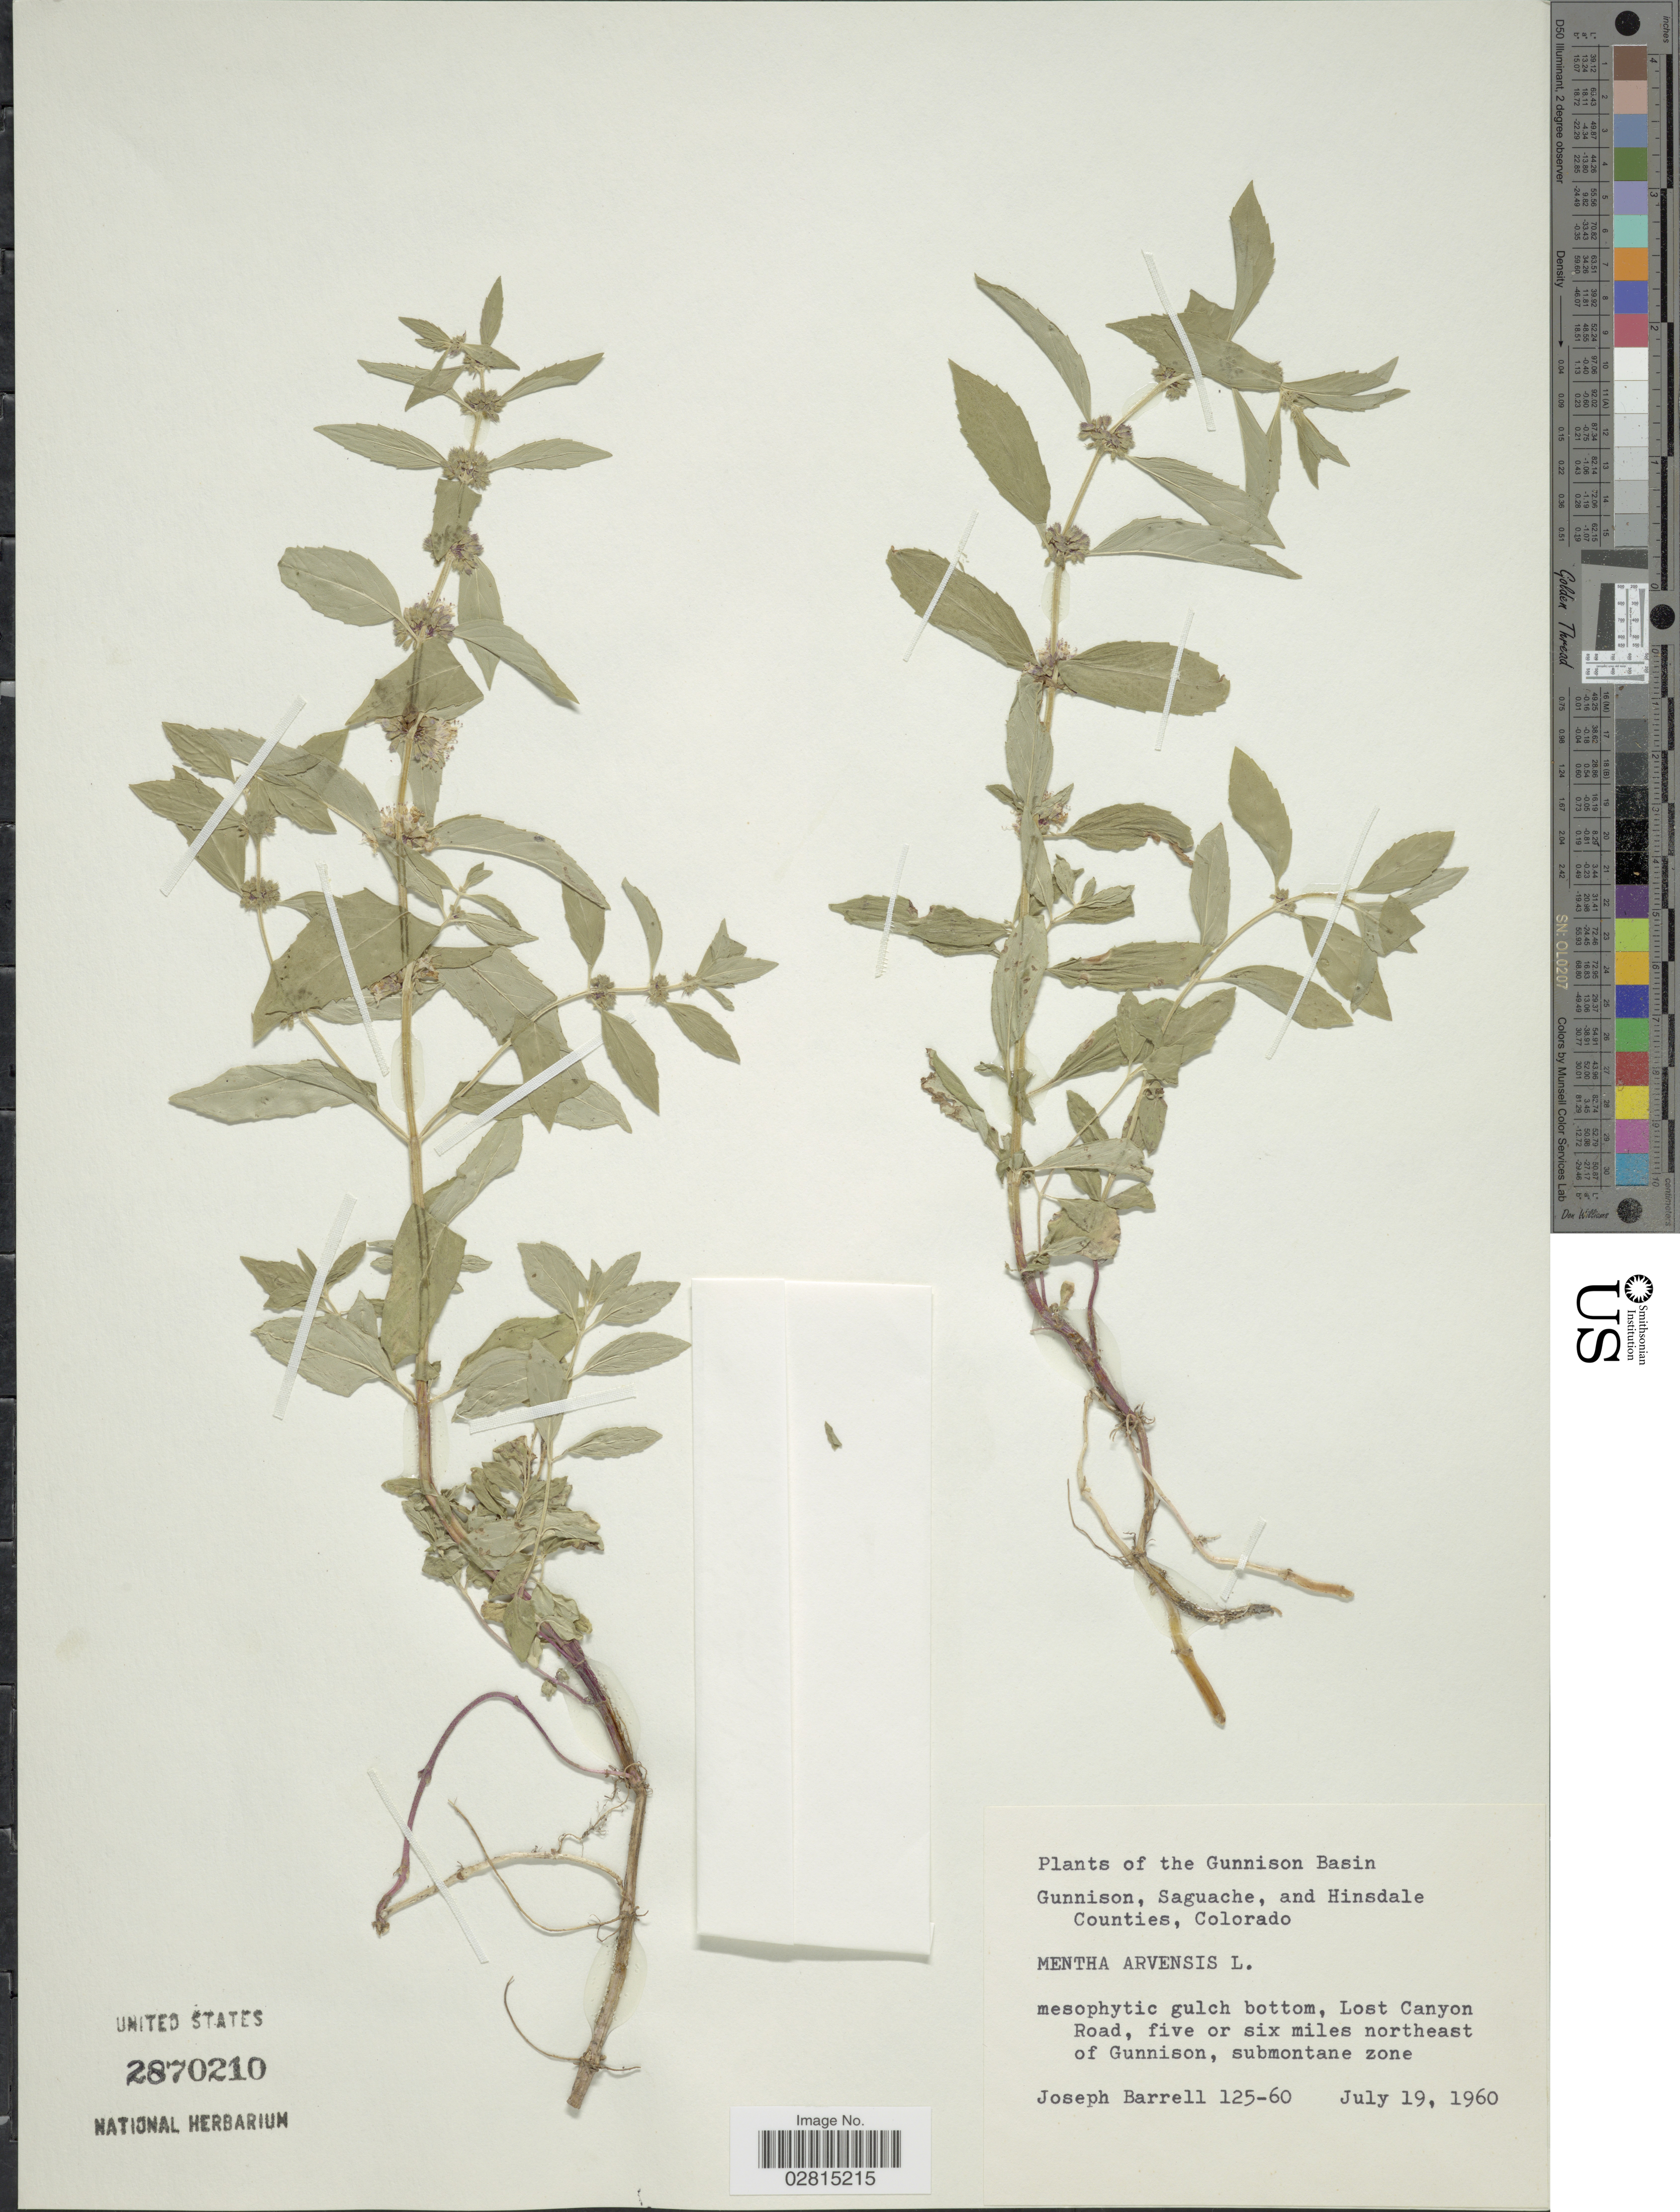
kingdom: Plantae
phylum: Tracheophyta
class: Magnoliopsida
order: Lamiales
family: Lamiaceae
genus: Mentha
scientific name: Mentha arvensis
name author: L.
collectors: J. Barrell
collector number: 125-60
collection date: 1960-07-19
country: United States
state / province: Colorado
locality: Gunnison Basin, Gunnison, Saguache, and Hinsdale Counties, Lost Canyon Road, five or six miles northeast of Gunnison.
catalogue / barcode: US 2870210